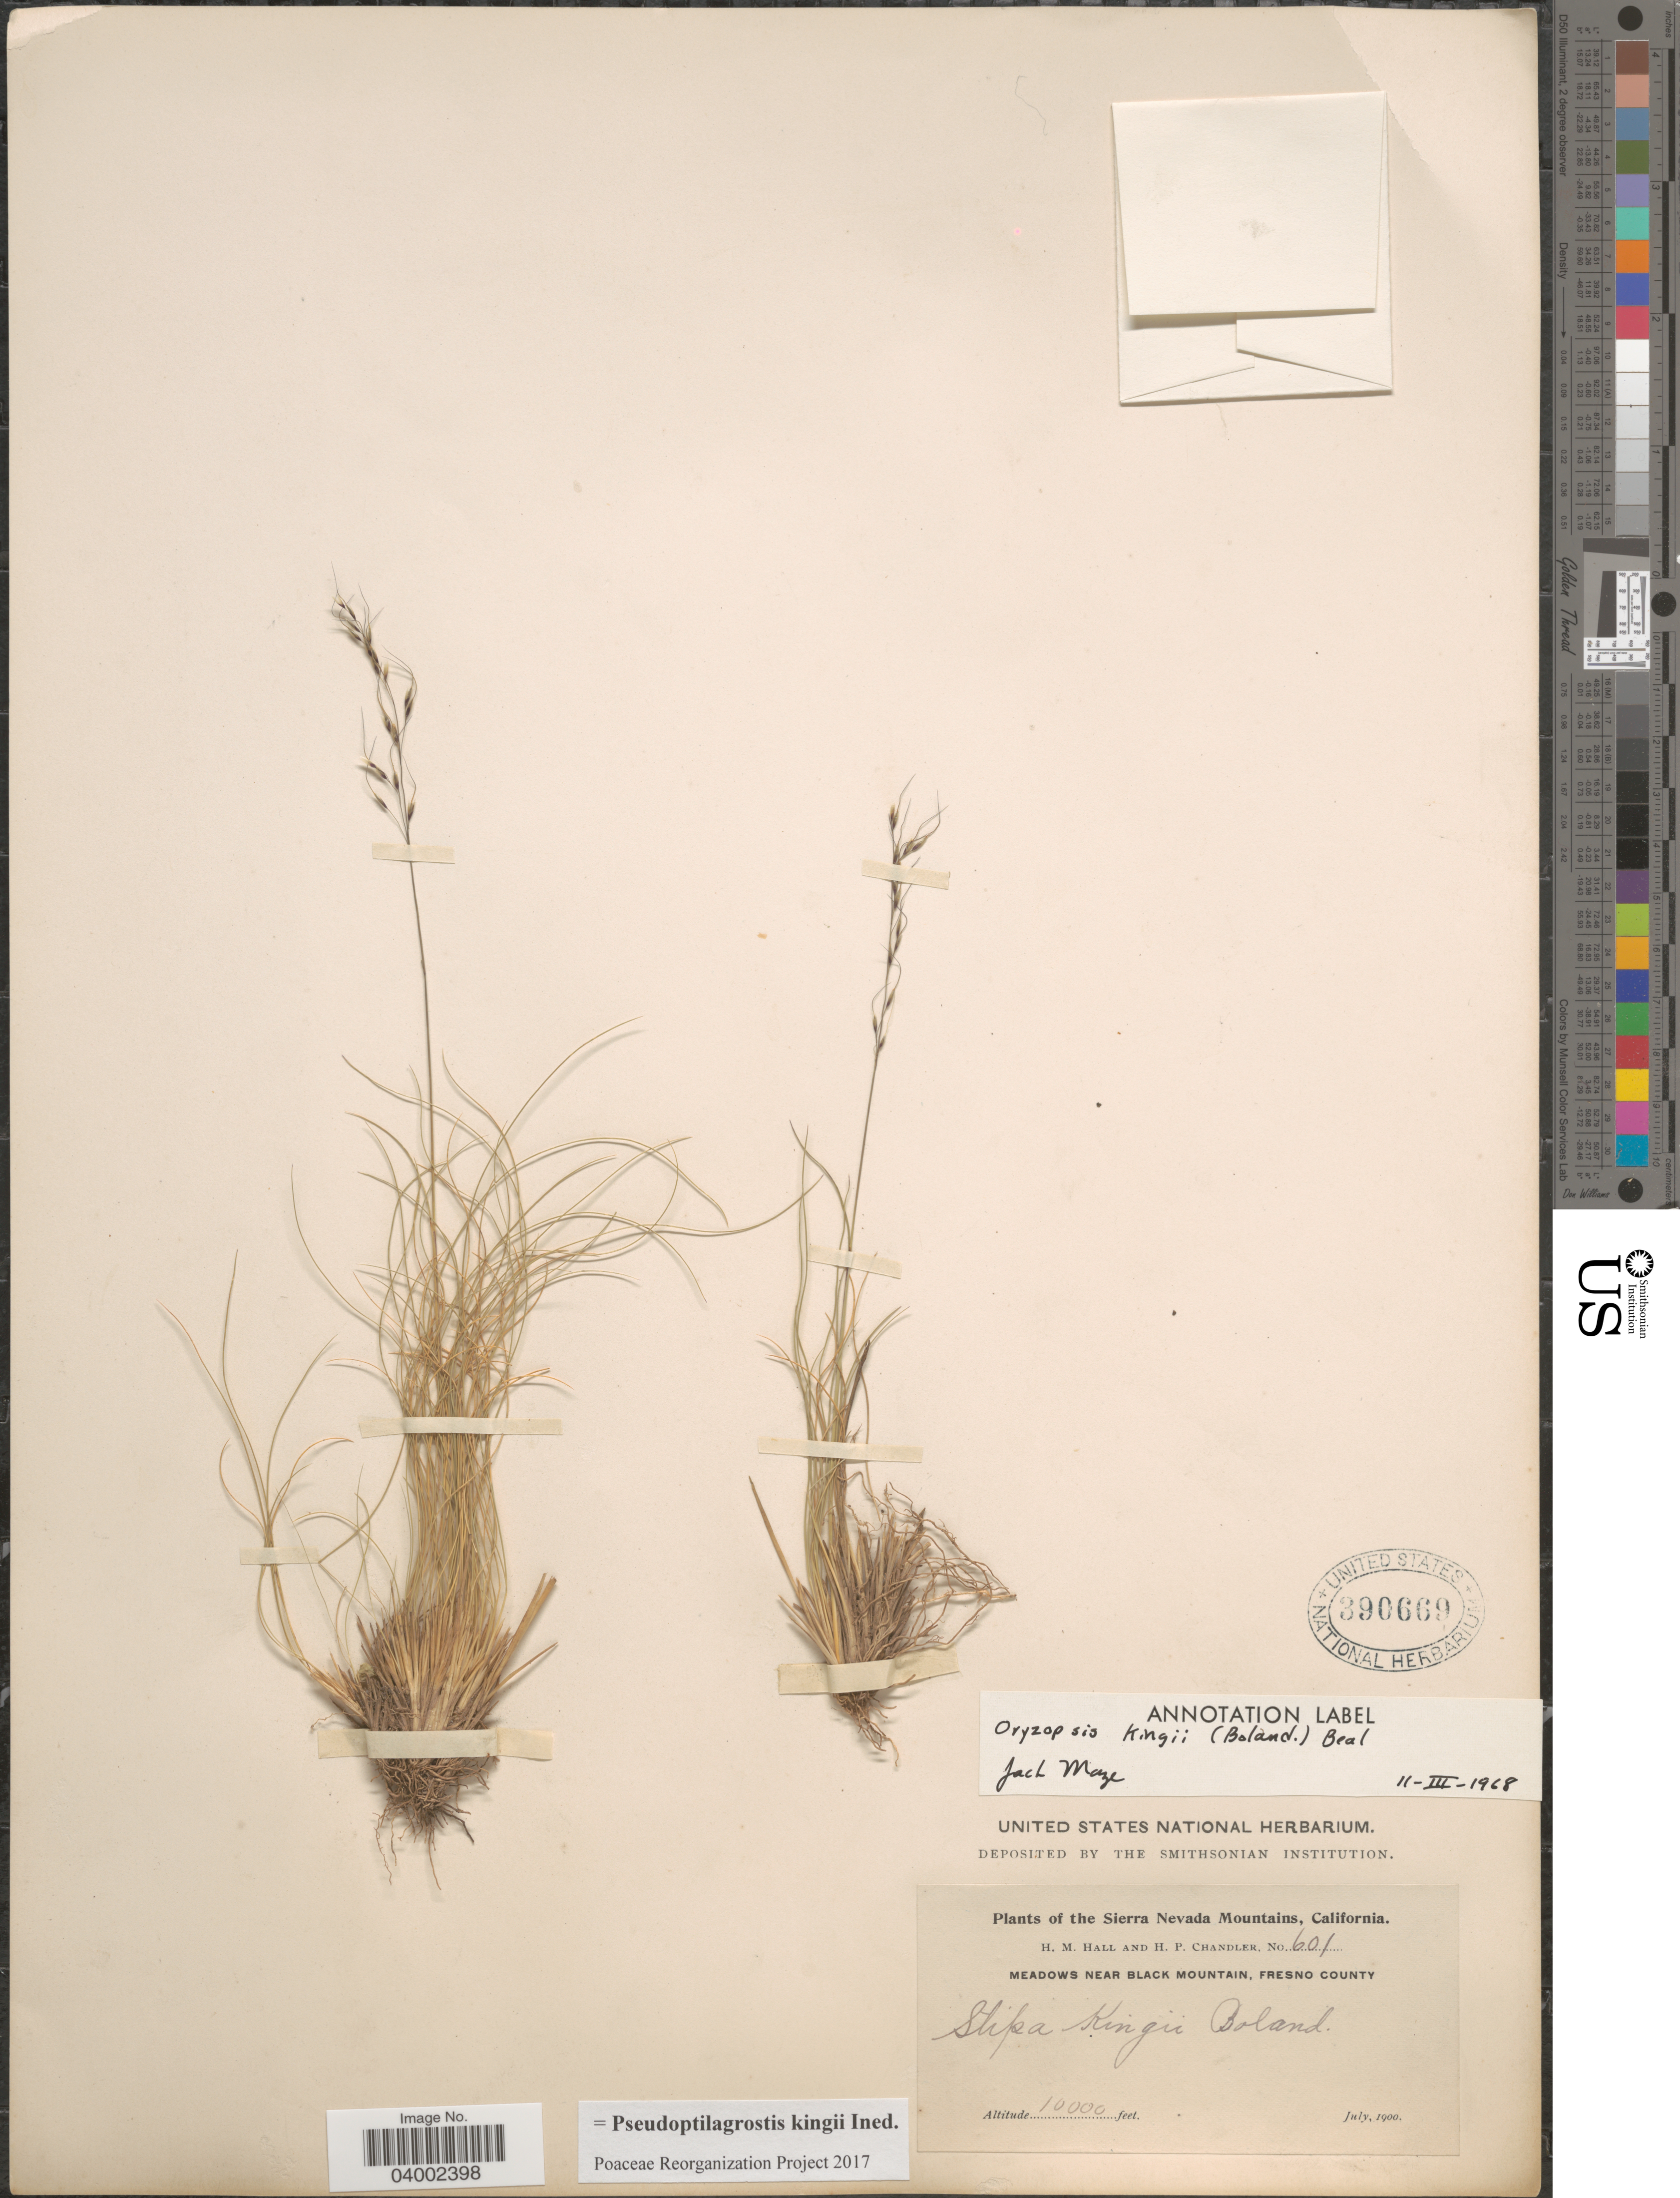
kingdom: Plantae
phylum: Tracheophyta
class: Liliopsida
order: Poales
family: Poaceae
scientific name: Pseudoptilagrostis kingii ined.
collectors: H. M. Hall & H. Chandler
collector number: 601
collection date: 1900-07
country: United States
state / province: California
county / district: Fresno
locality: Sierra Nevada Mountains. Meadows near Black Mountain, Fresno County.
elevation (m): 3048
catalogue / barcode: US 390669